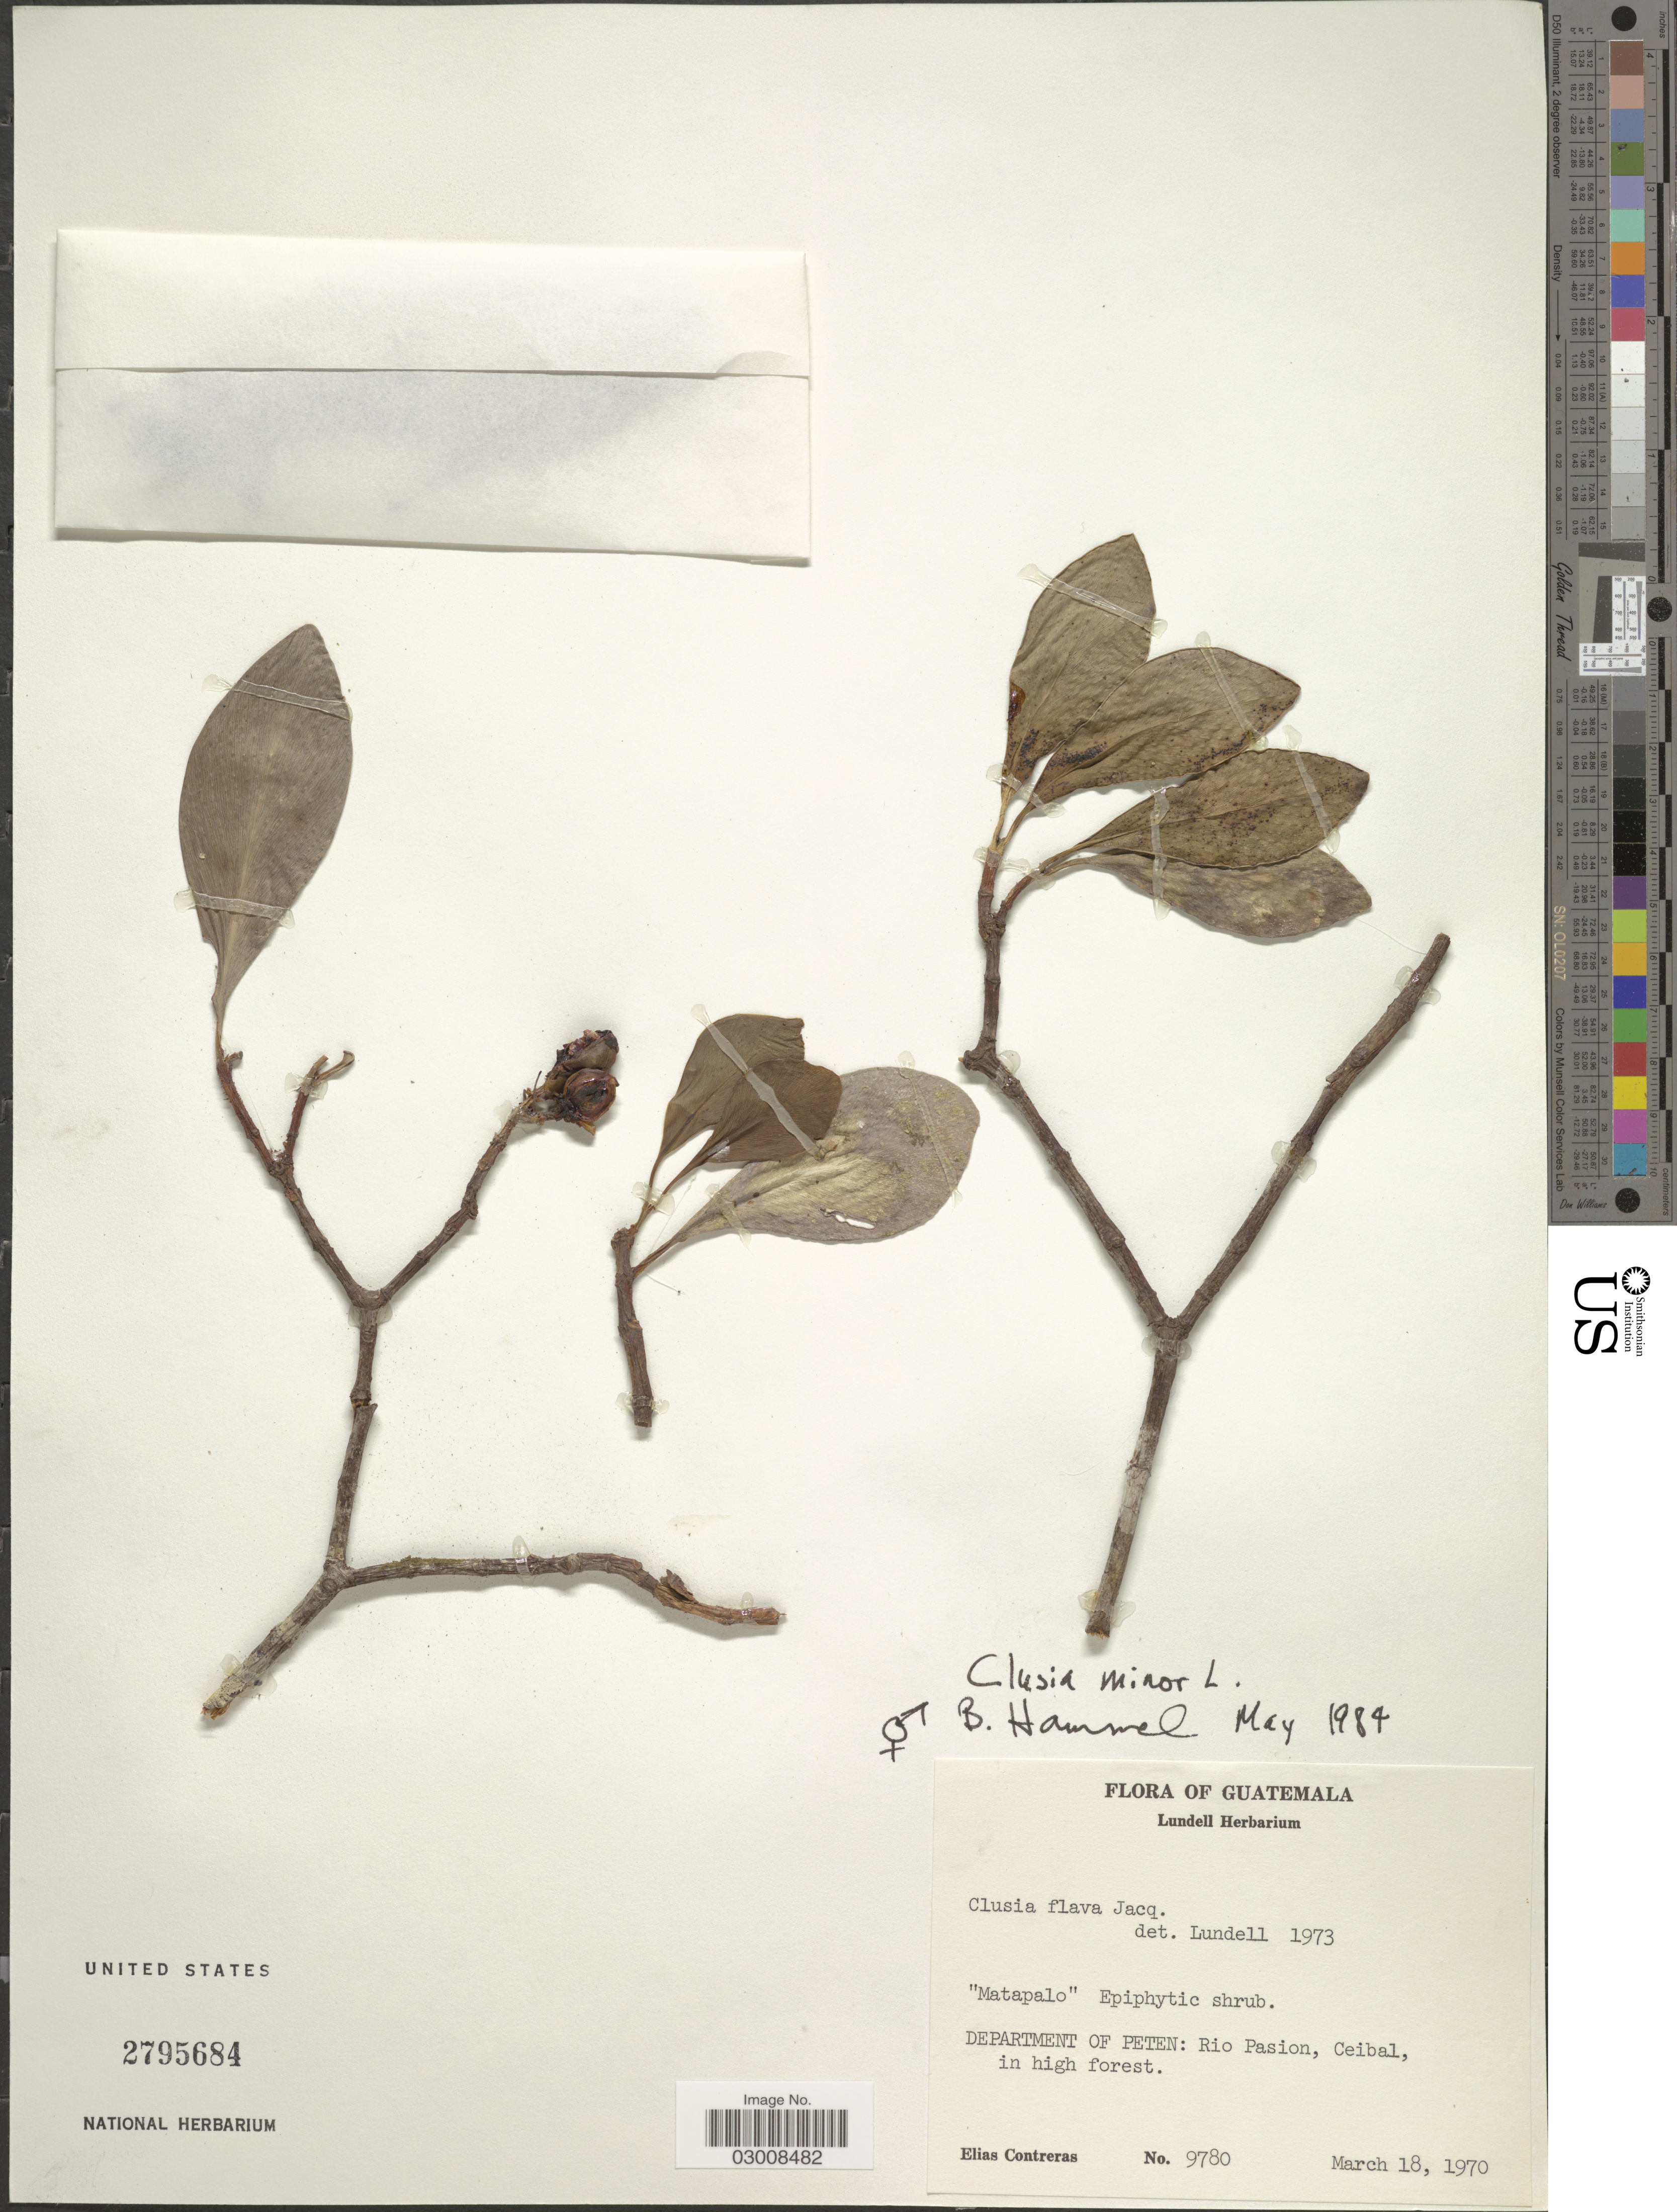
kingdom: Plantae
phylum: Tracheophyta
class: Magnoliopsida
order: Malpighiales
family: Clusiaceae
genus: Clusia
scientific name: Clusia minor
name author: L.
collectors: E. Contreras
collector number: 9780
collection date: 1970-03-18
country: Guatemala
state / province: El Petén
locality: Department of Peten: Rio Pasion, Ceibal, in high forest.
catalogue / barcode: US 2795684